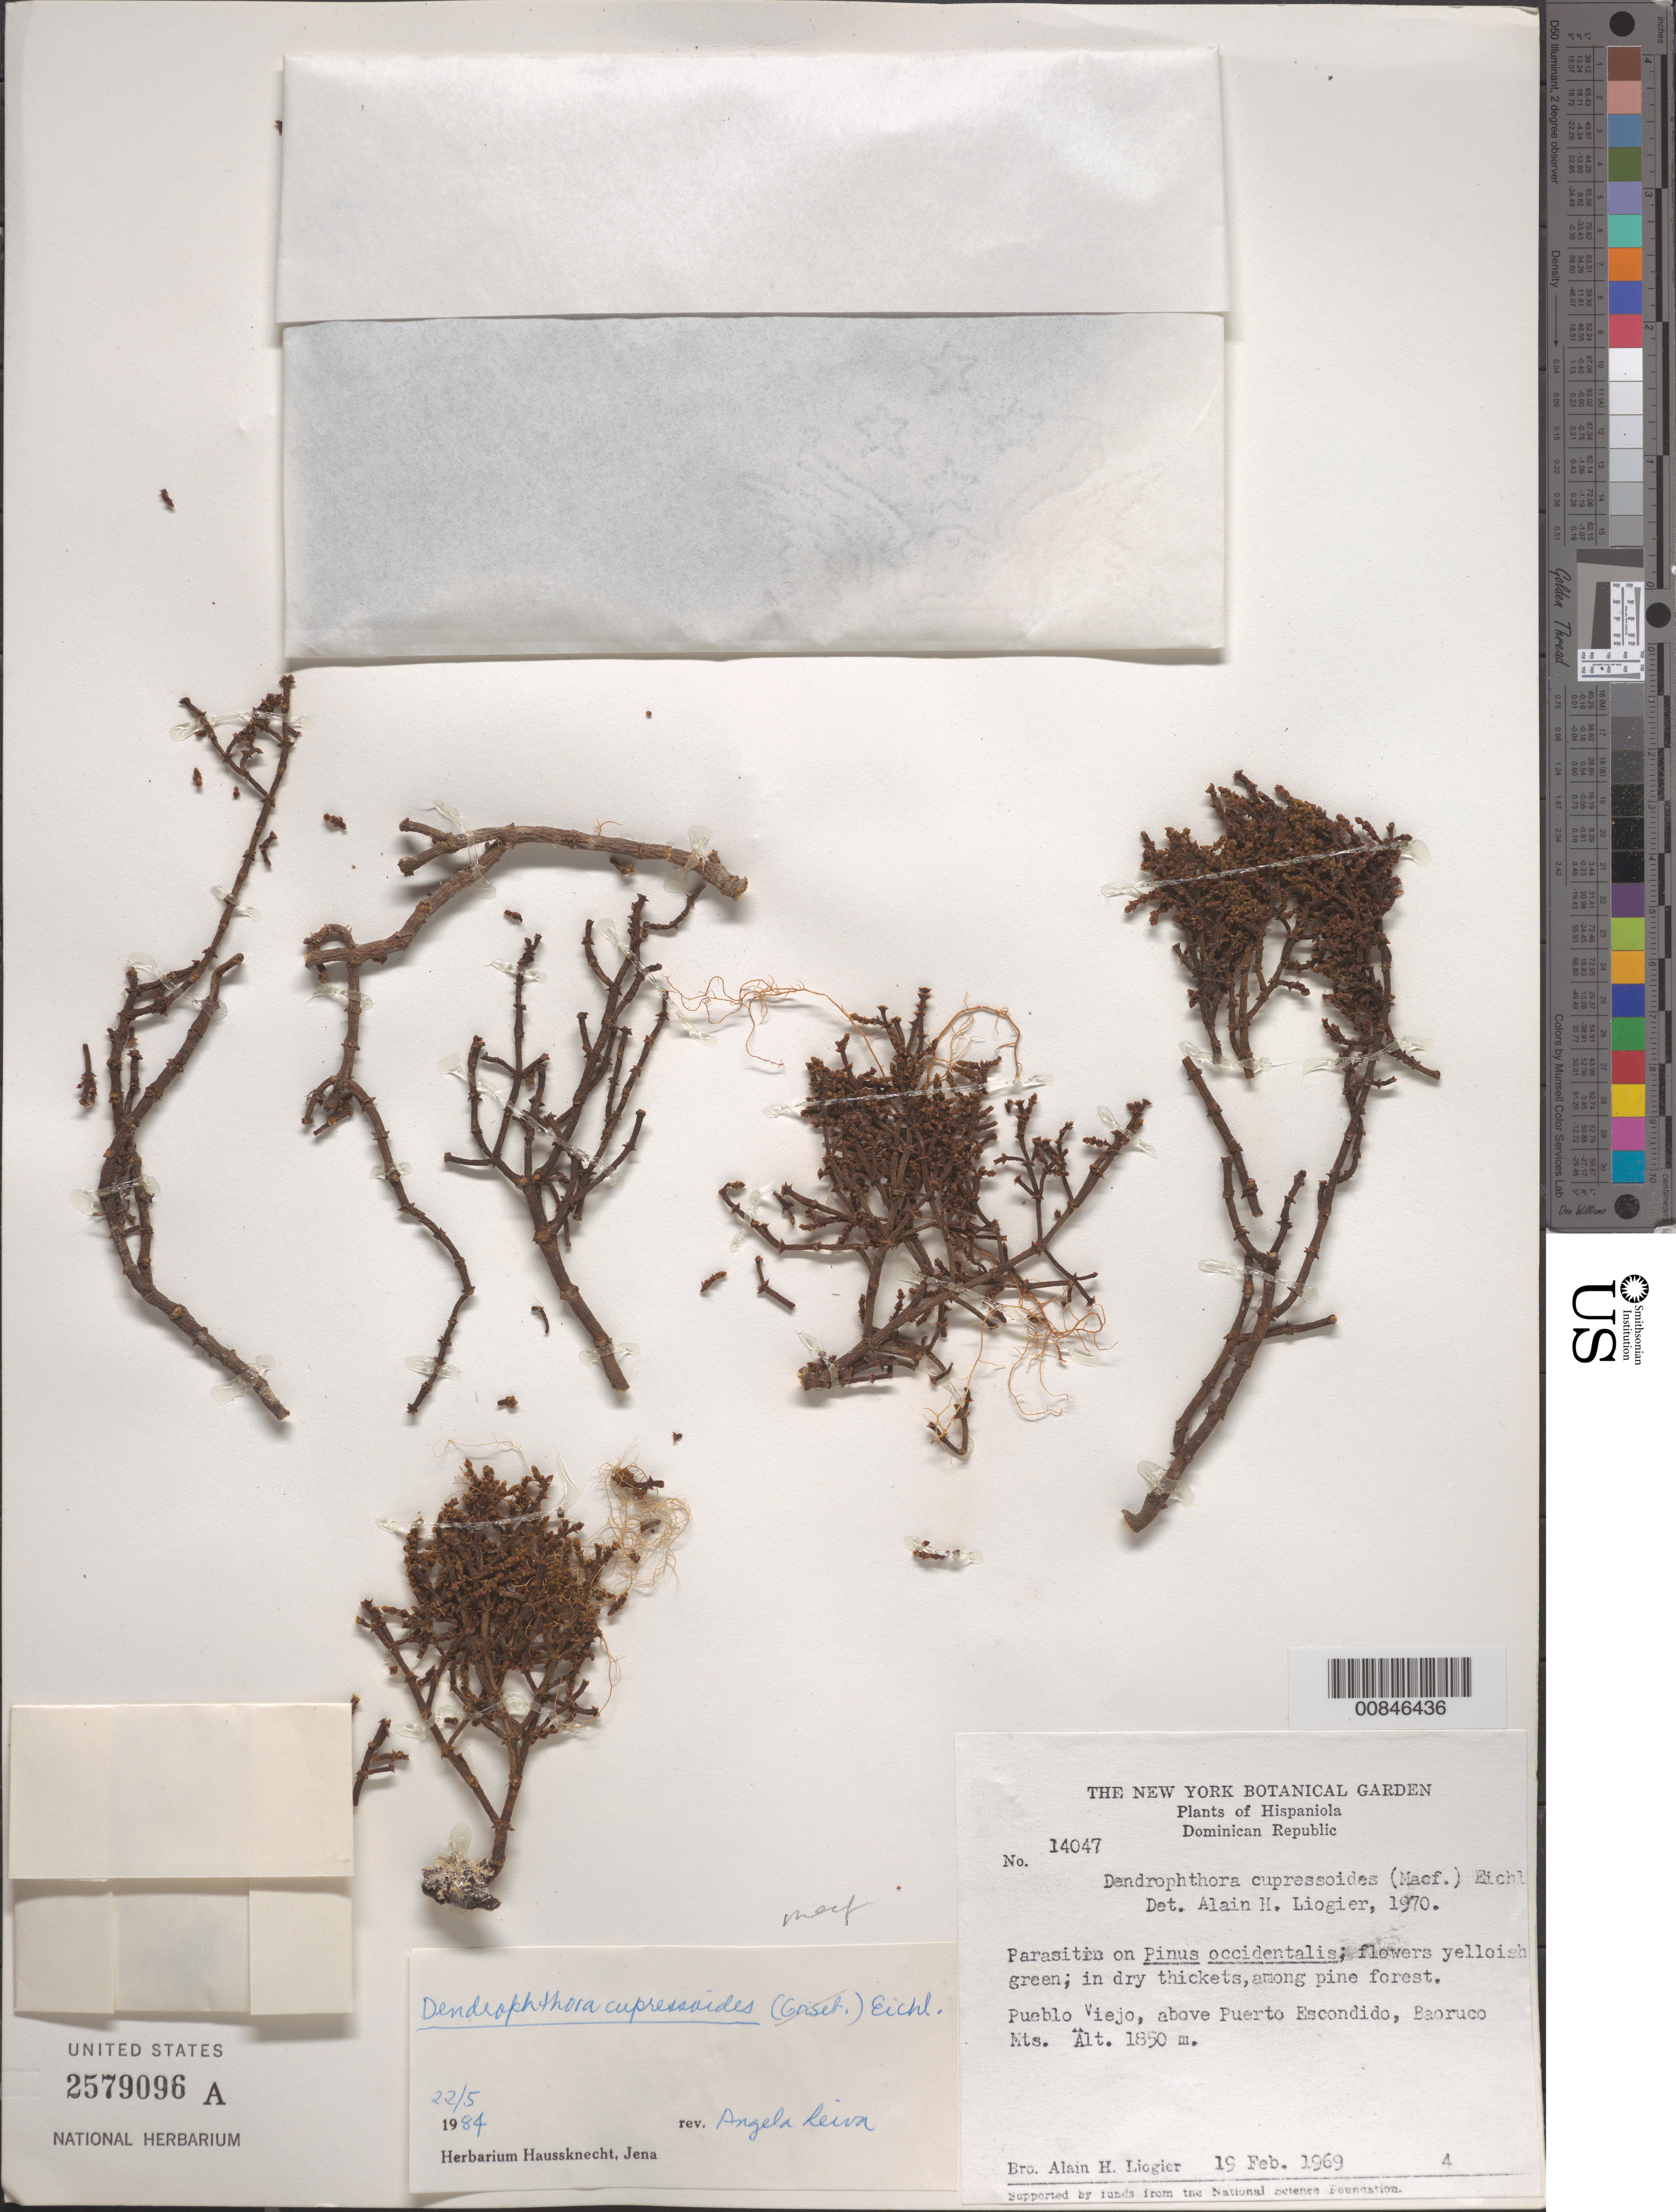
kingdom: Plantae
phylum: Tracheophyta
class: Magnoliopsida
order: Santalales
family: Viscaceae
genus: Dendrophthora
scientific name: Dendrophthora cupressoides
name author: (Macfad.) Eichler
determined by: Leiva, A.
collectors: A. H. Liogier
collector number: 14047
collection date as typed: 19 Feb 1969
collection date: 1969-02-19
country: Dominican Republic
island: Hispaniola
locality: Pueblo Viejo, above Puerto Escondido, Baoruco Mts.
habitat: On Pinus occidentalis. In dry thickets, among pine forest.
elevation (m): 1850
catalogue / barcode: US 2579096A